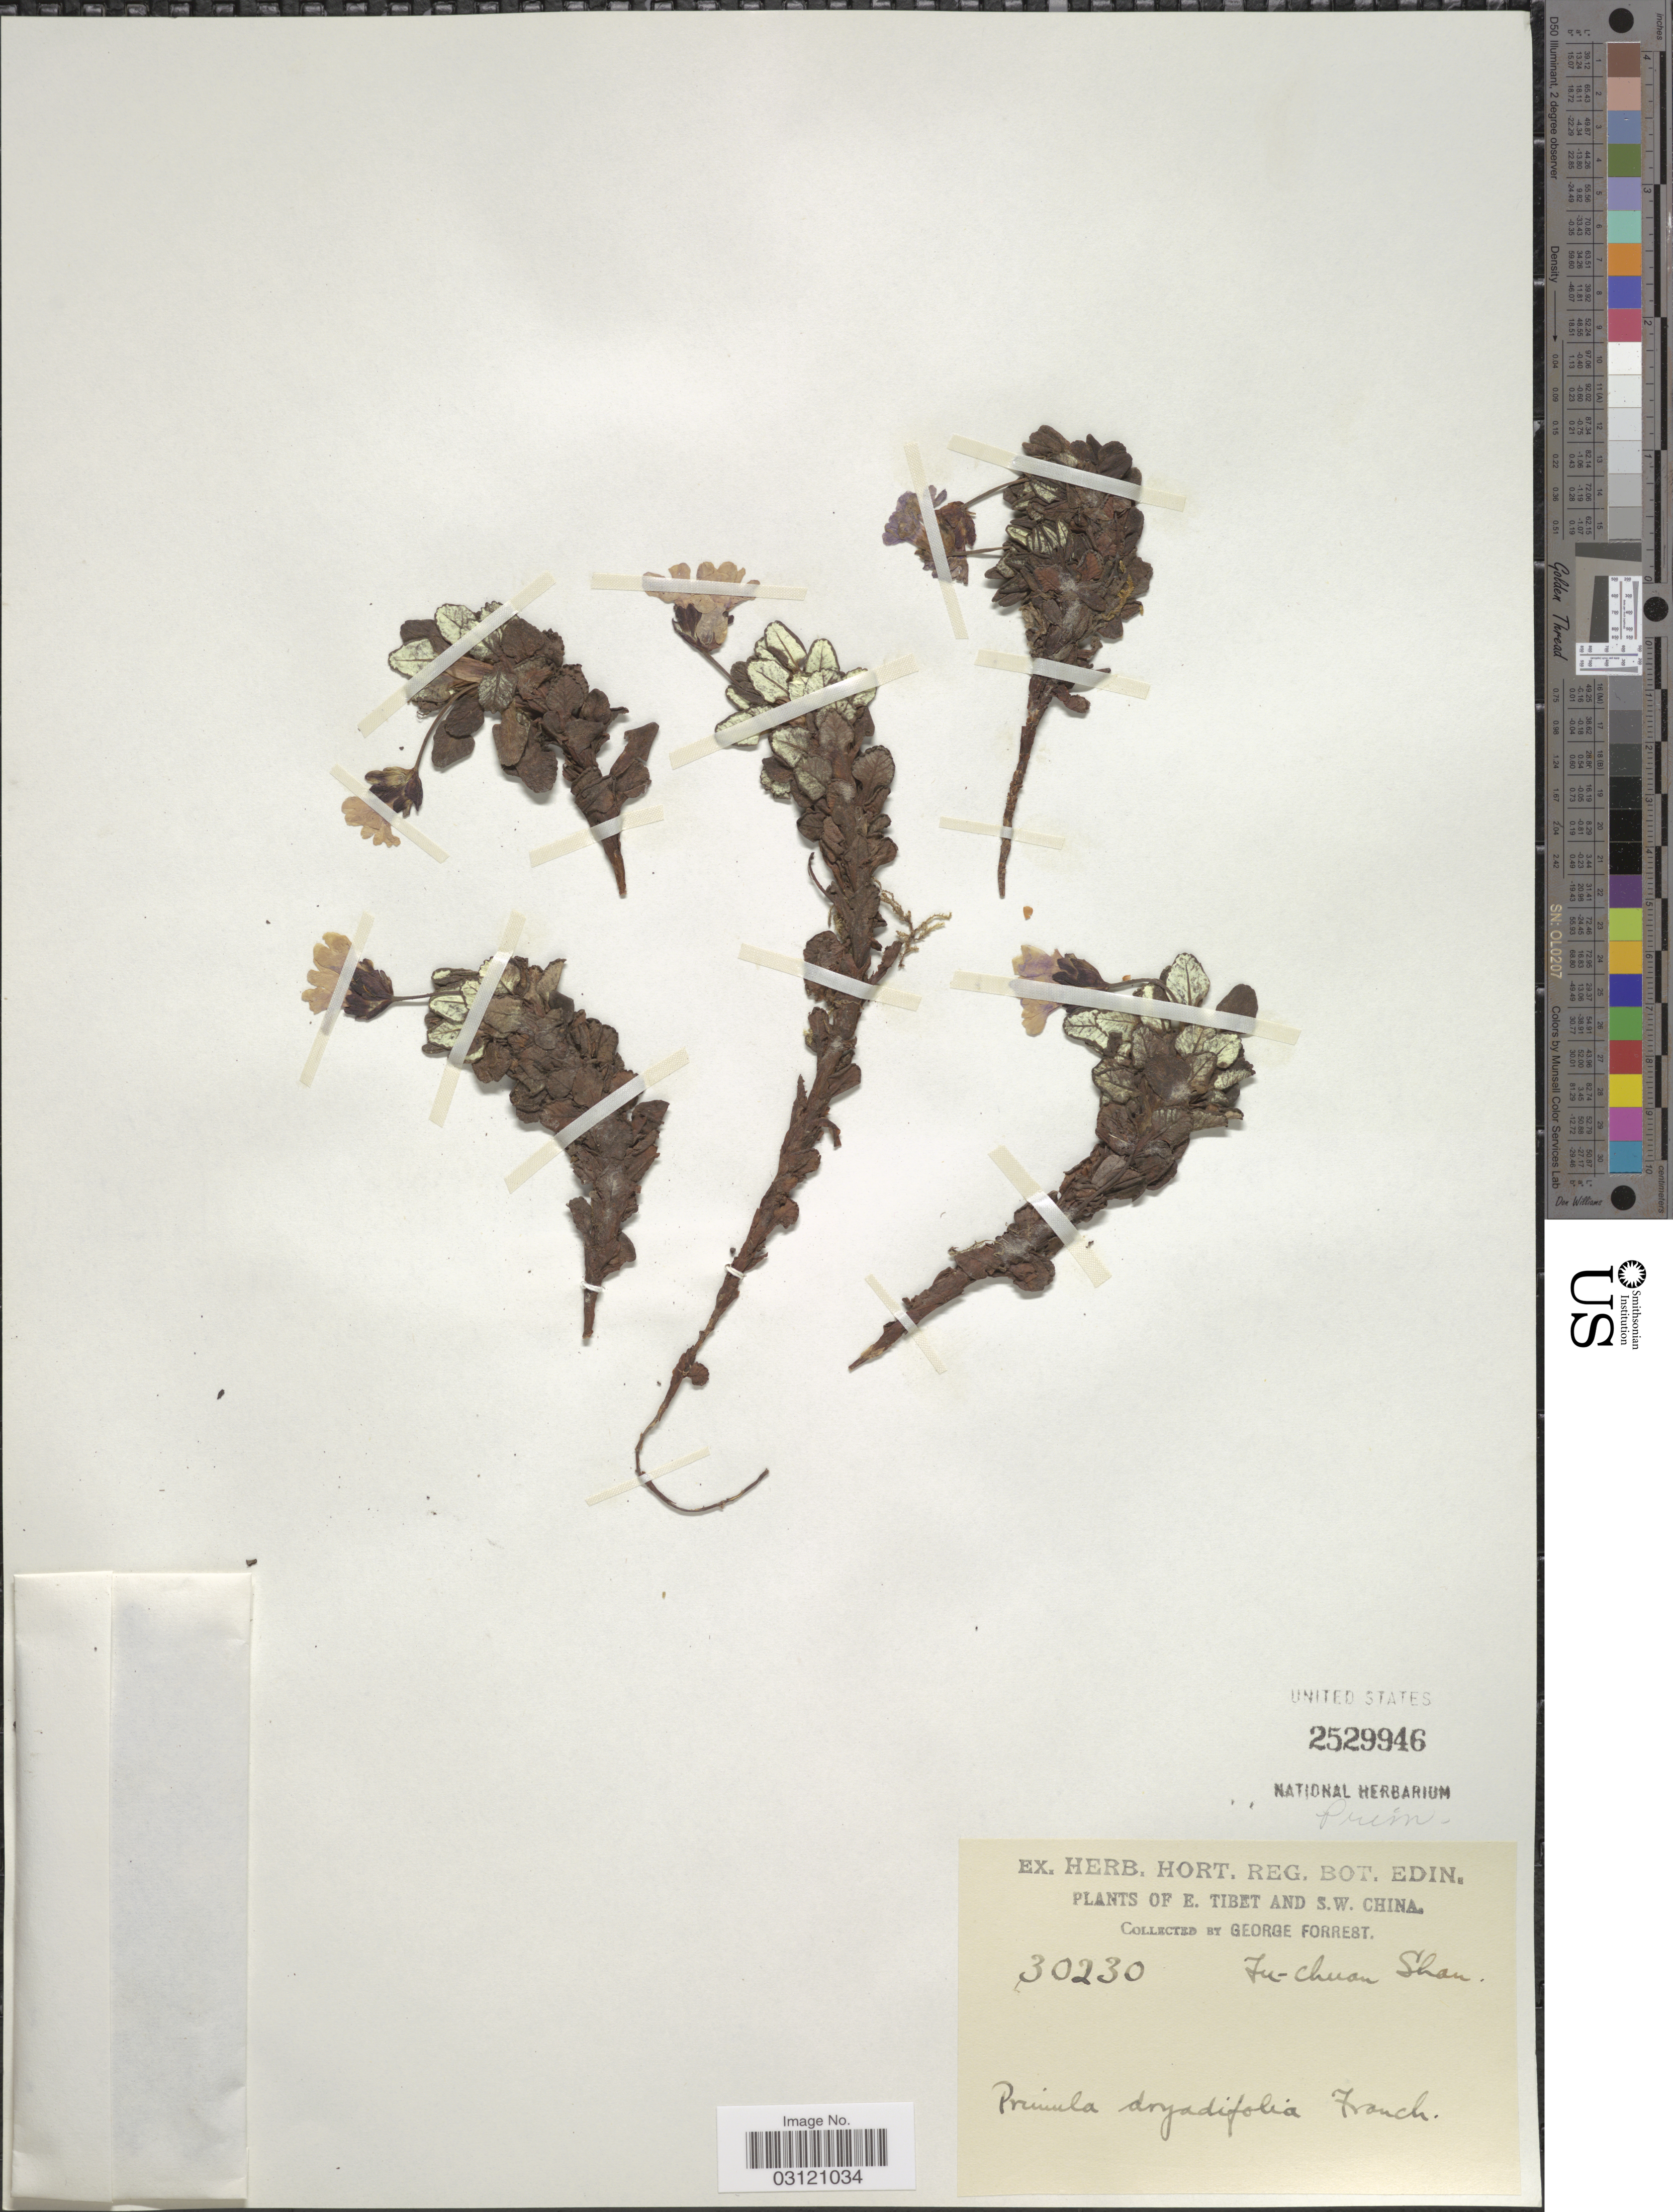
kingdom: Plantae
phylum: Tracheophyta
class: Magnoliopsida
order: Ericales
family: Primulaceae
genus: Primula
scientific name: Primula dryadifolia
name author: Franch.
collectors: G. Forrest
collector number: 30230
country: China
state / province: Xizang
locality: E. Tibet and S. W. China. Tu-chuan [interpreted] Shan.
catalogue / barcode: US 2529946